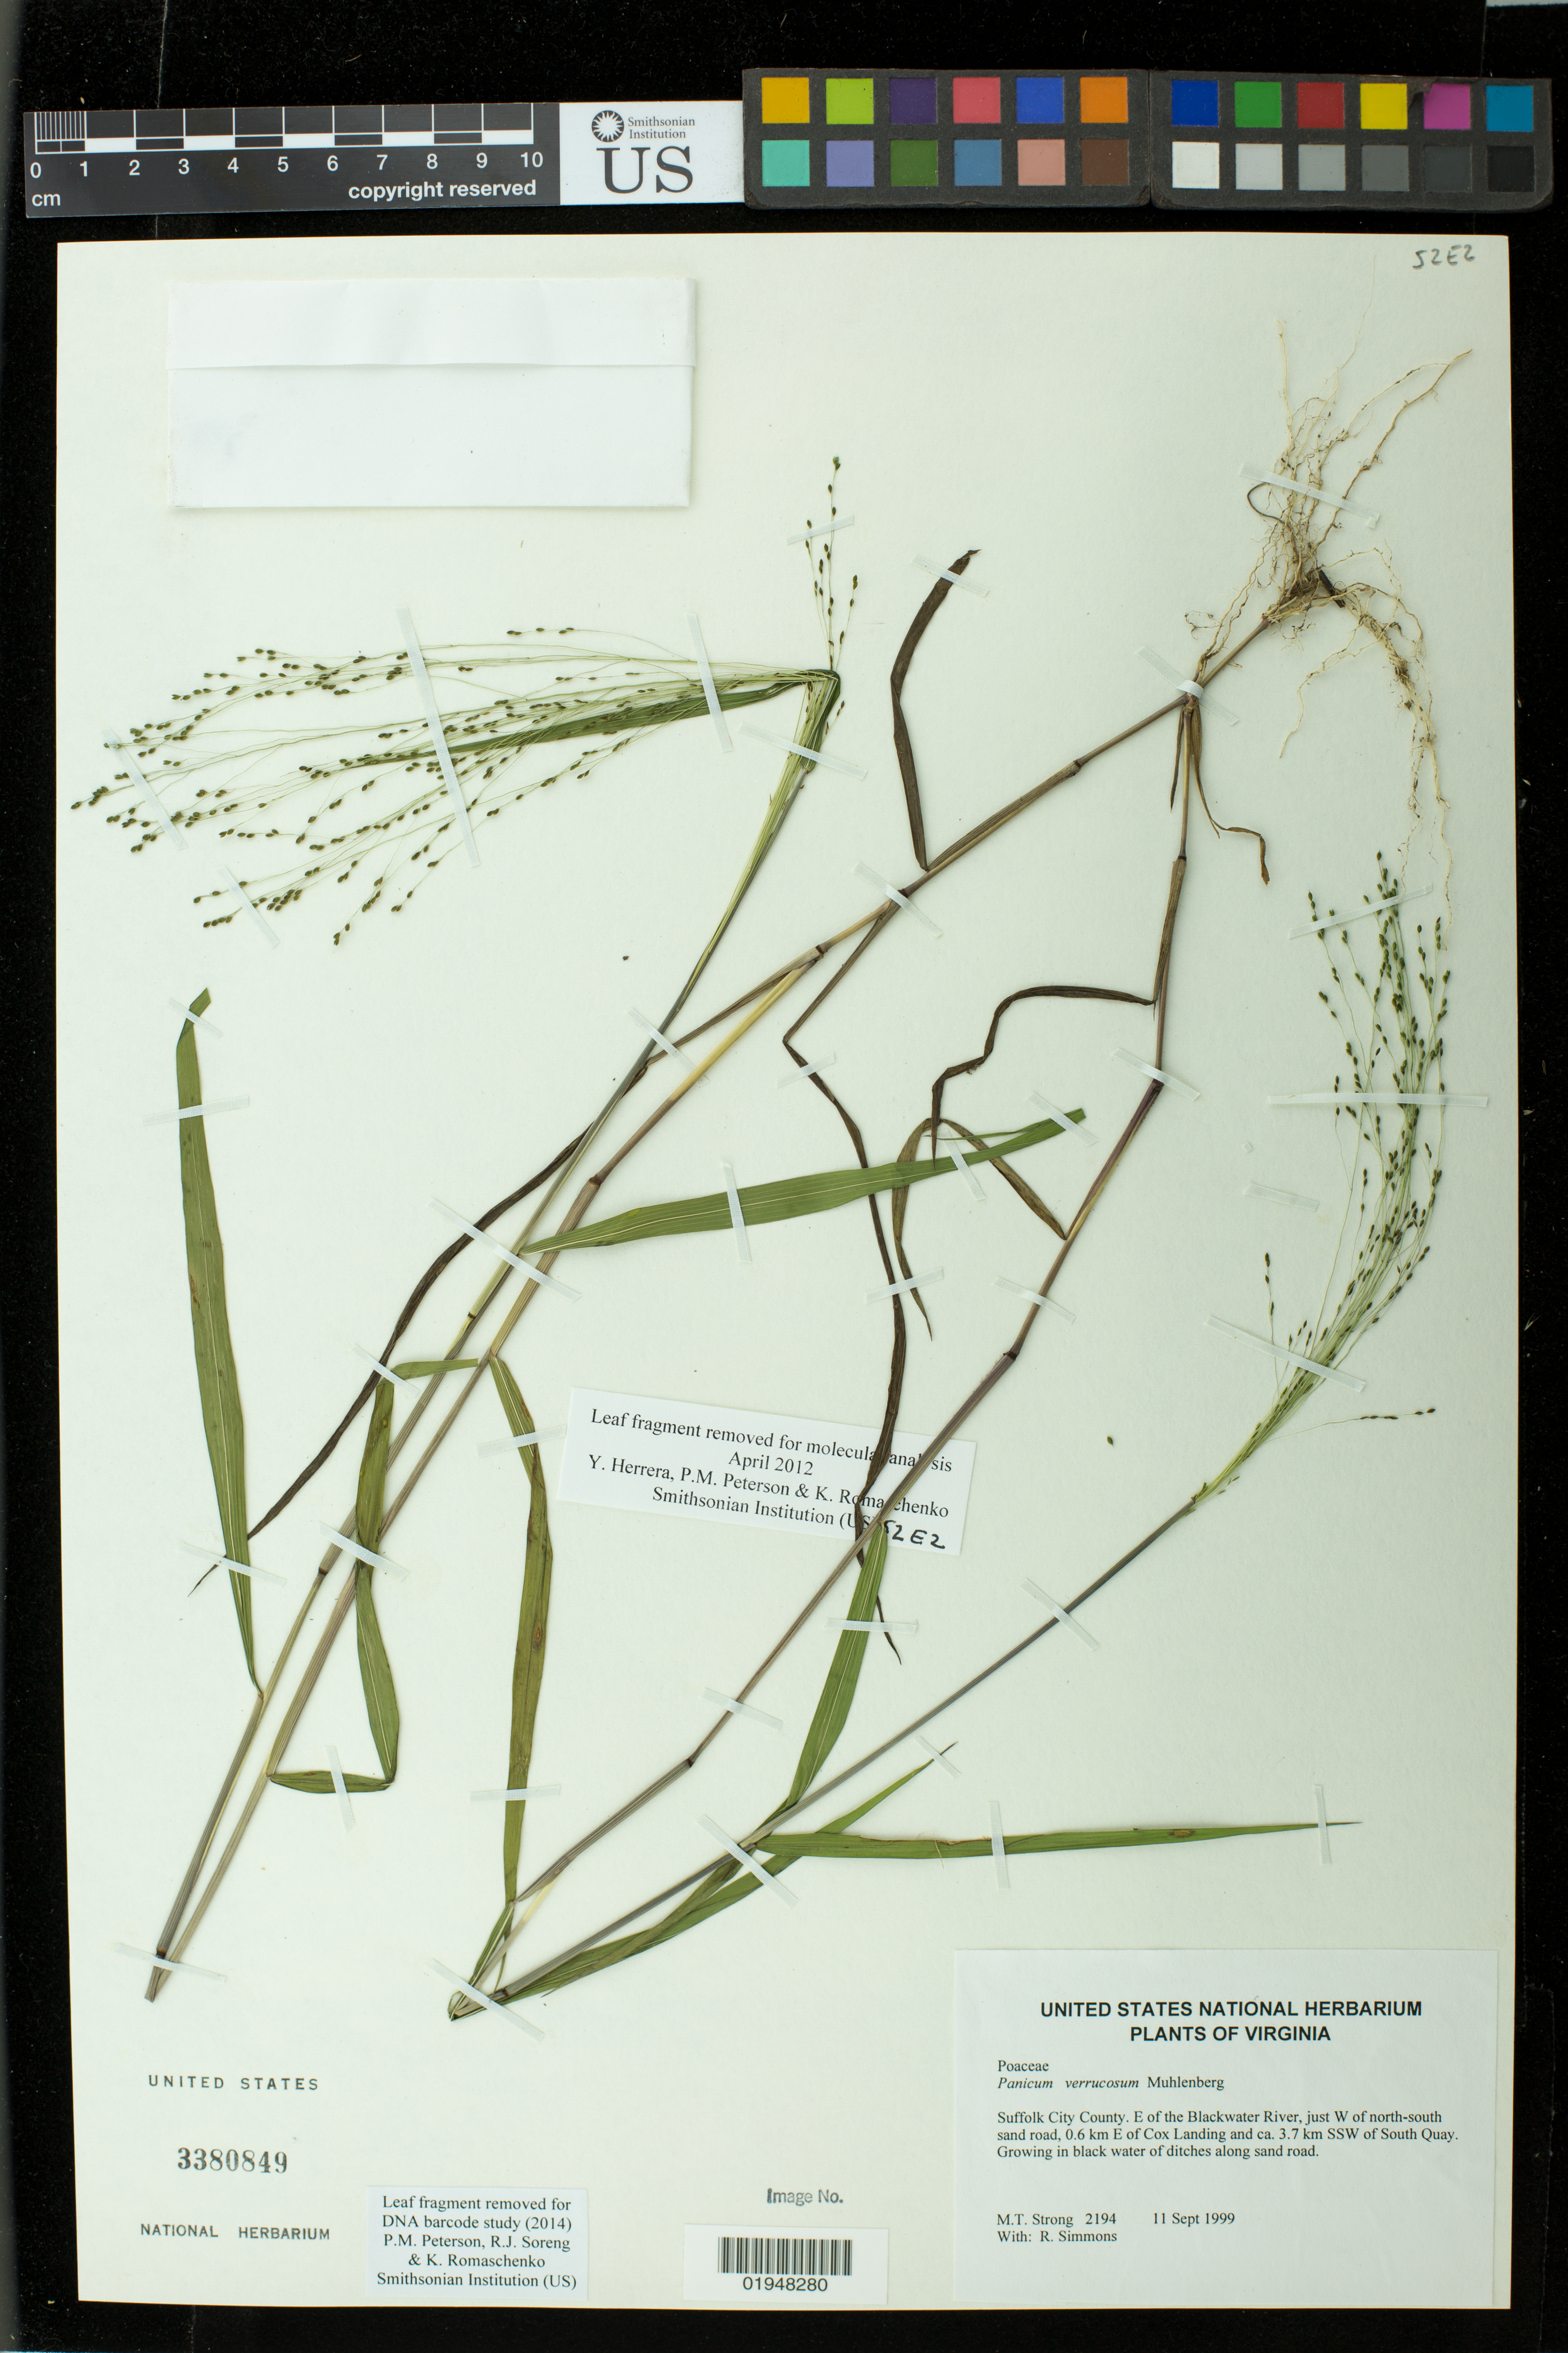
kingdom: Plantae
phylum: Tracheophyta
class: Liliopsida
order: Poales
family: Poaceae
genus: Panicum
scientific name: Panicum verrucosum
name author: Muhl.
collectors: M. T. Strong & R. Simmons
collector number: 2194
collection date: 1999-09-11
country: United States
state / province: Virginia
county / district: City of Suffolk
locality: Suffolk City County. E of the Blackwater River, just W of north-south sand road, 0.6 km E of Cox Landing and ca. 3.7 km SSW of South Quay.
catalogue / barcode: US 3380849